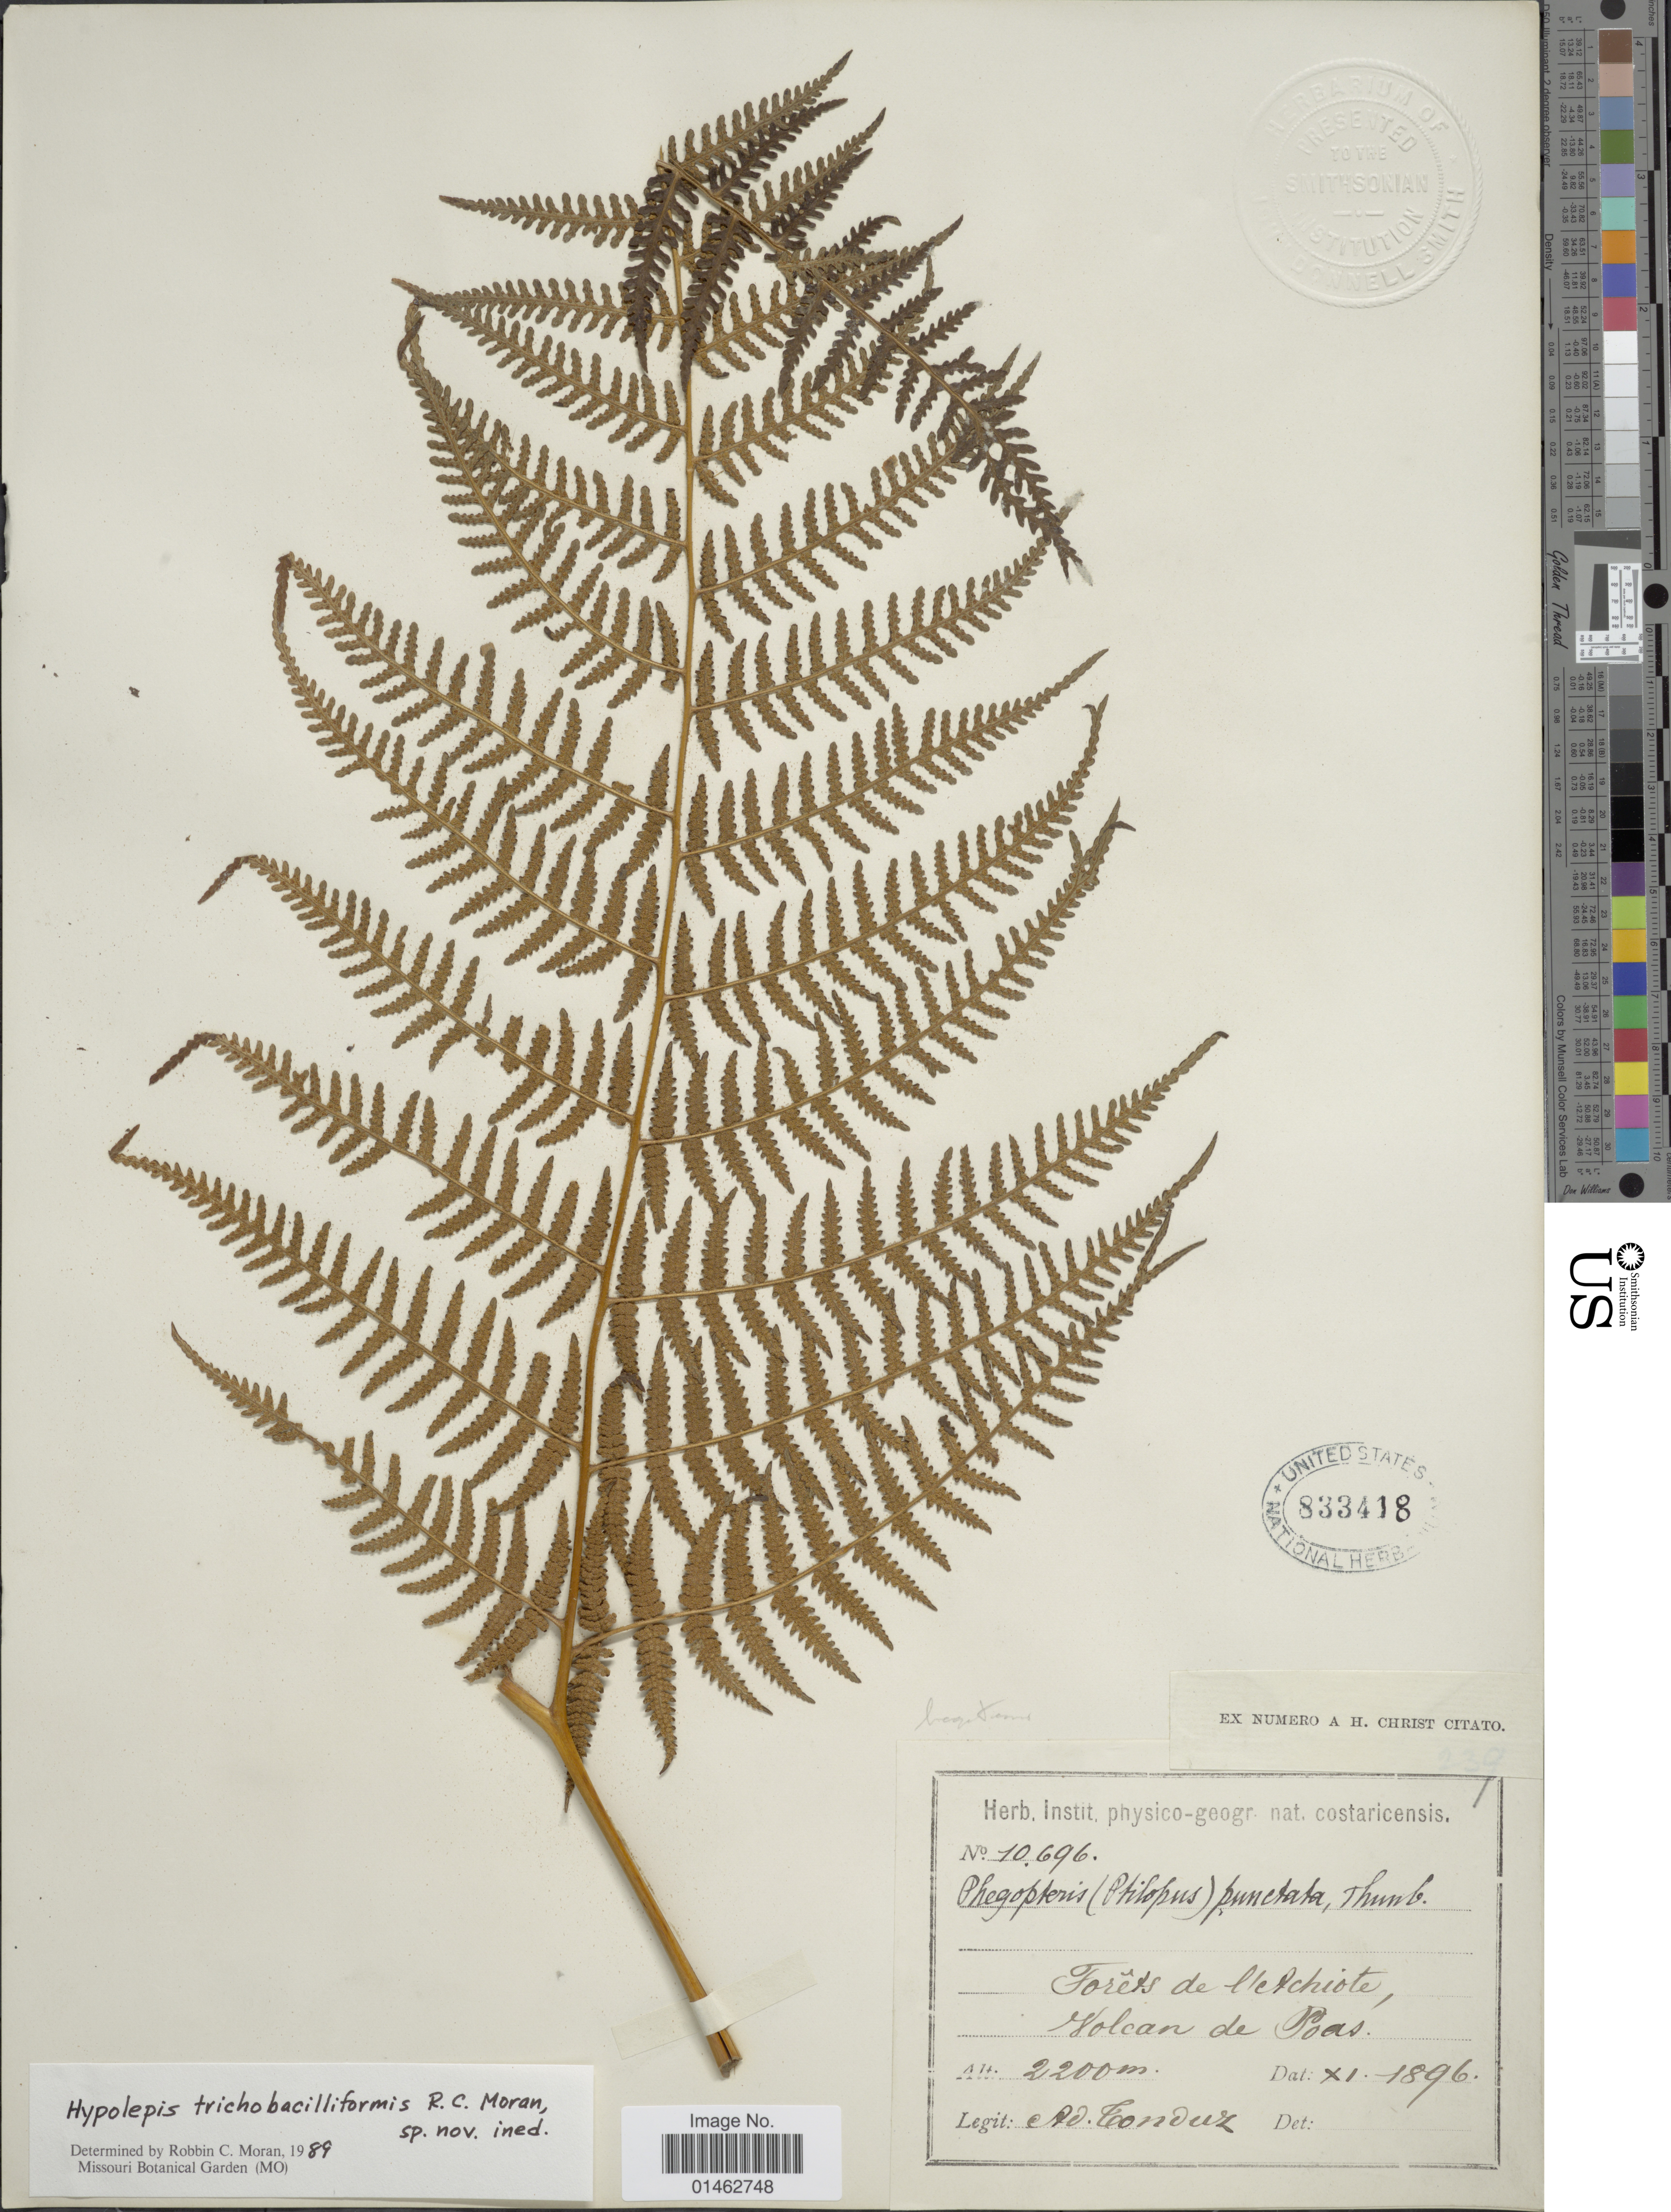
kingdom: Plantae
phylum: Tracheophyta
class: Polypodiopsida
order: Polypodiales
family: Dennstaedtiaceae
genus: Hypolepis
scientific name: Hypolepis trichobacilliformis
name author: R.C. Moran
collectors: A. Tonduz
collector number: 10696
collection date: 1896-11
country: Costa Rica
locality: Forêts de l'Achiote, Volcan de Poas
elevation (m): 2200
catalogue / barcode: US 833418